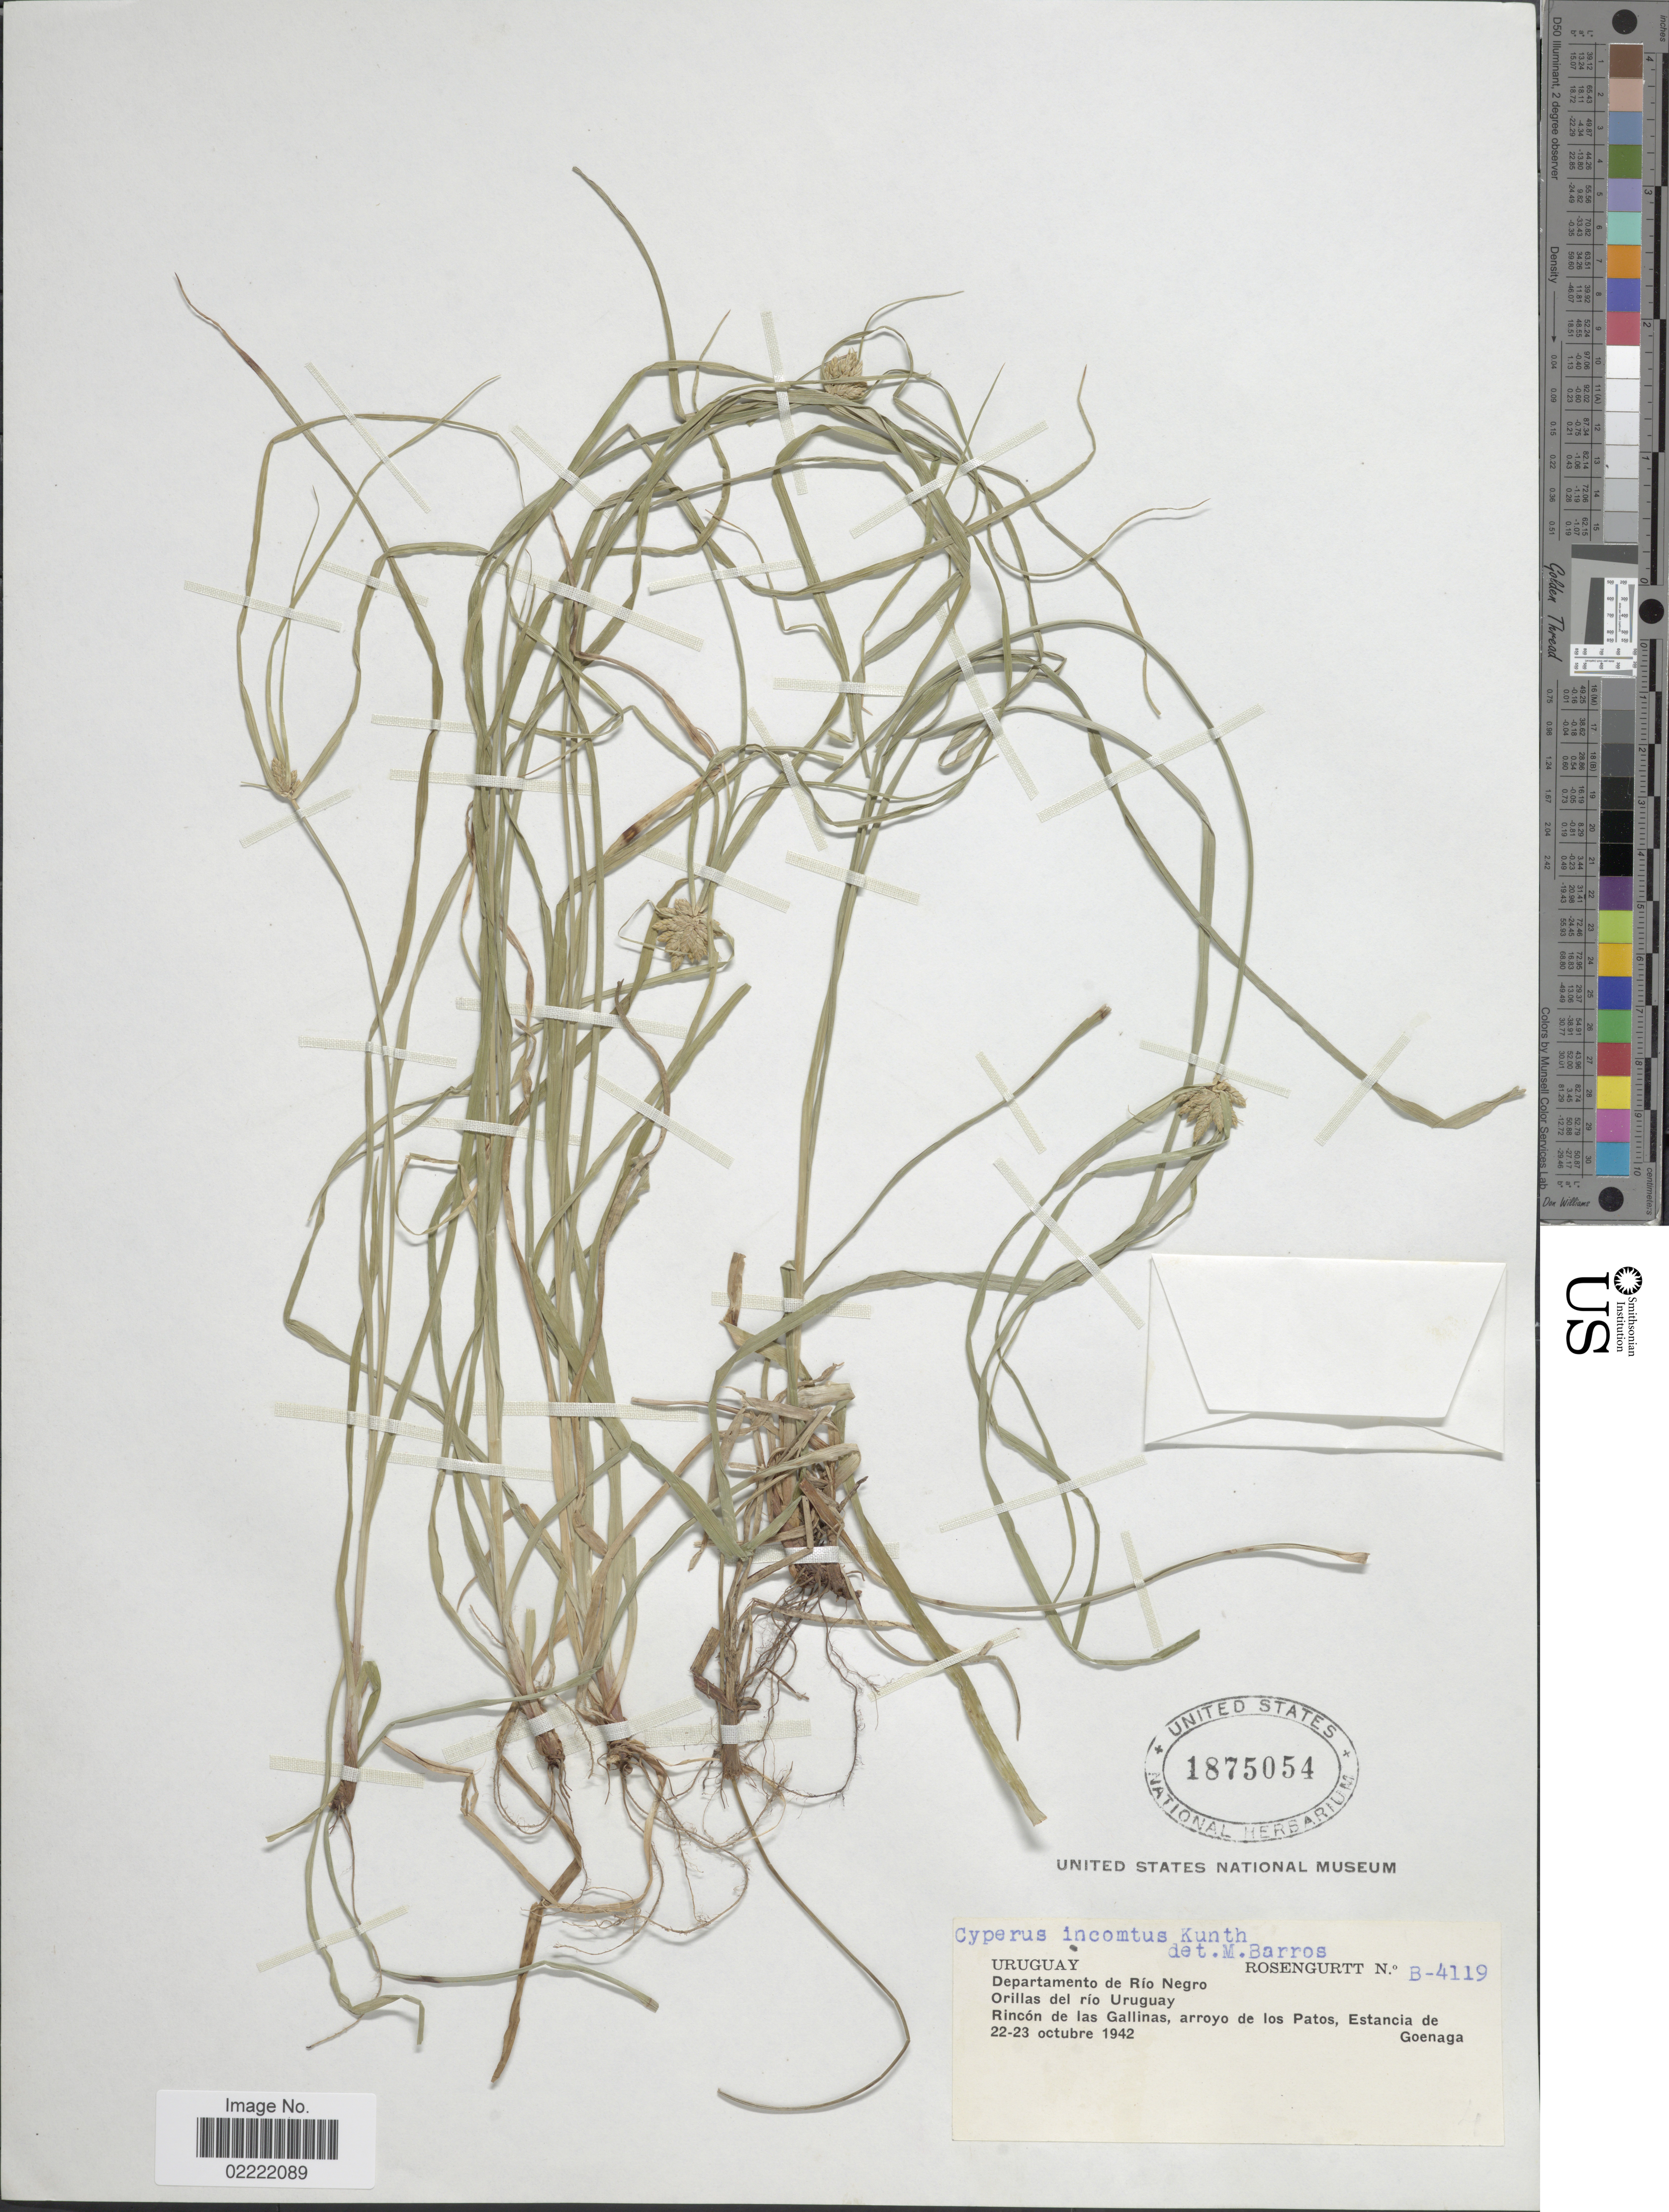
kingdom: Plantae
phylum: Tracheophyta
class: Liliopsida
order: Poales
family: Cyperaceae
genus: Cyperus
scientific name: Cyperus incomtus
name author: Kunth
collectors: Rosengurtt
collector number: B-4119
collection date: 1942-10-22/1942-10-23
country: Uruguay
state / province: Rio Negro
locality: Departamento de Río Negro, Orillas del río Uruguay, Rincón de las Gallinas, arroyo de los Patos, Estancia de Goenaga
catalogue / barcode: US 1875054